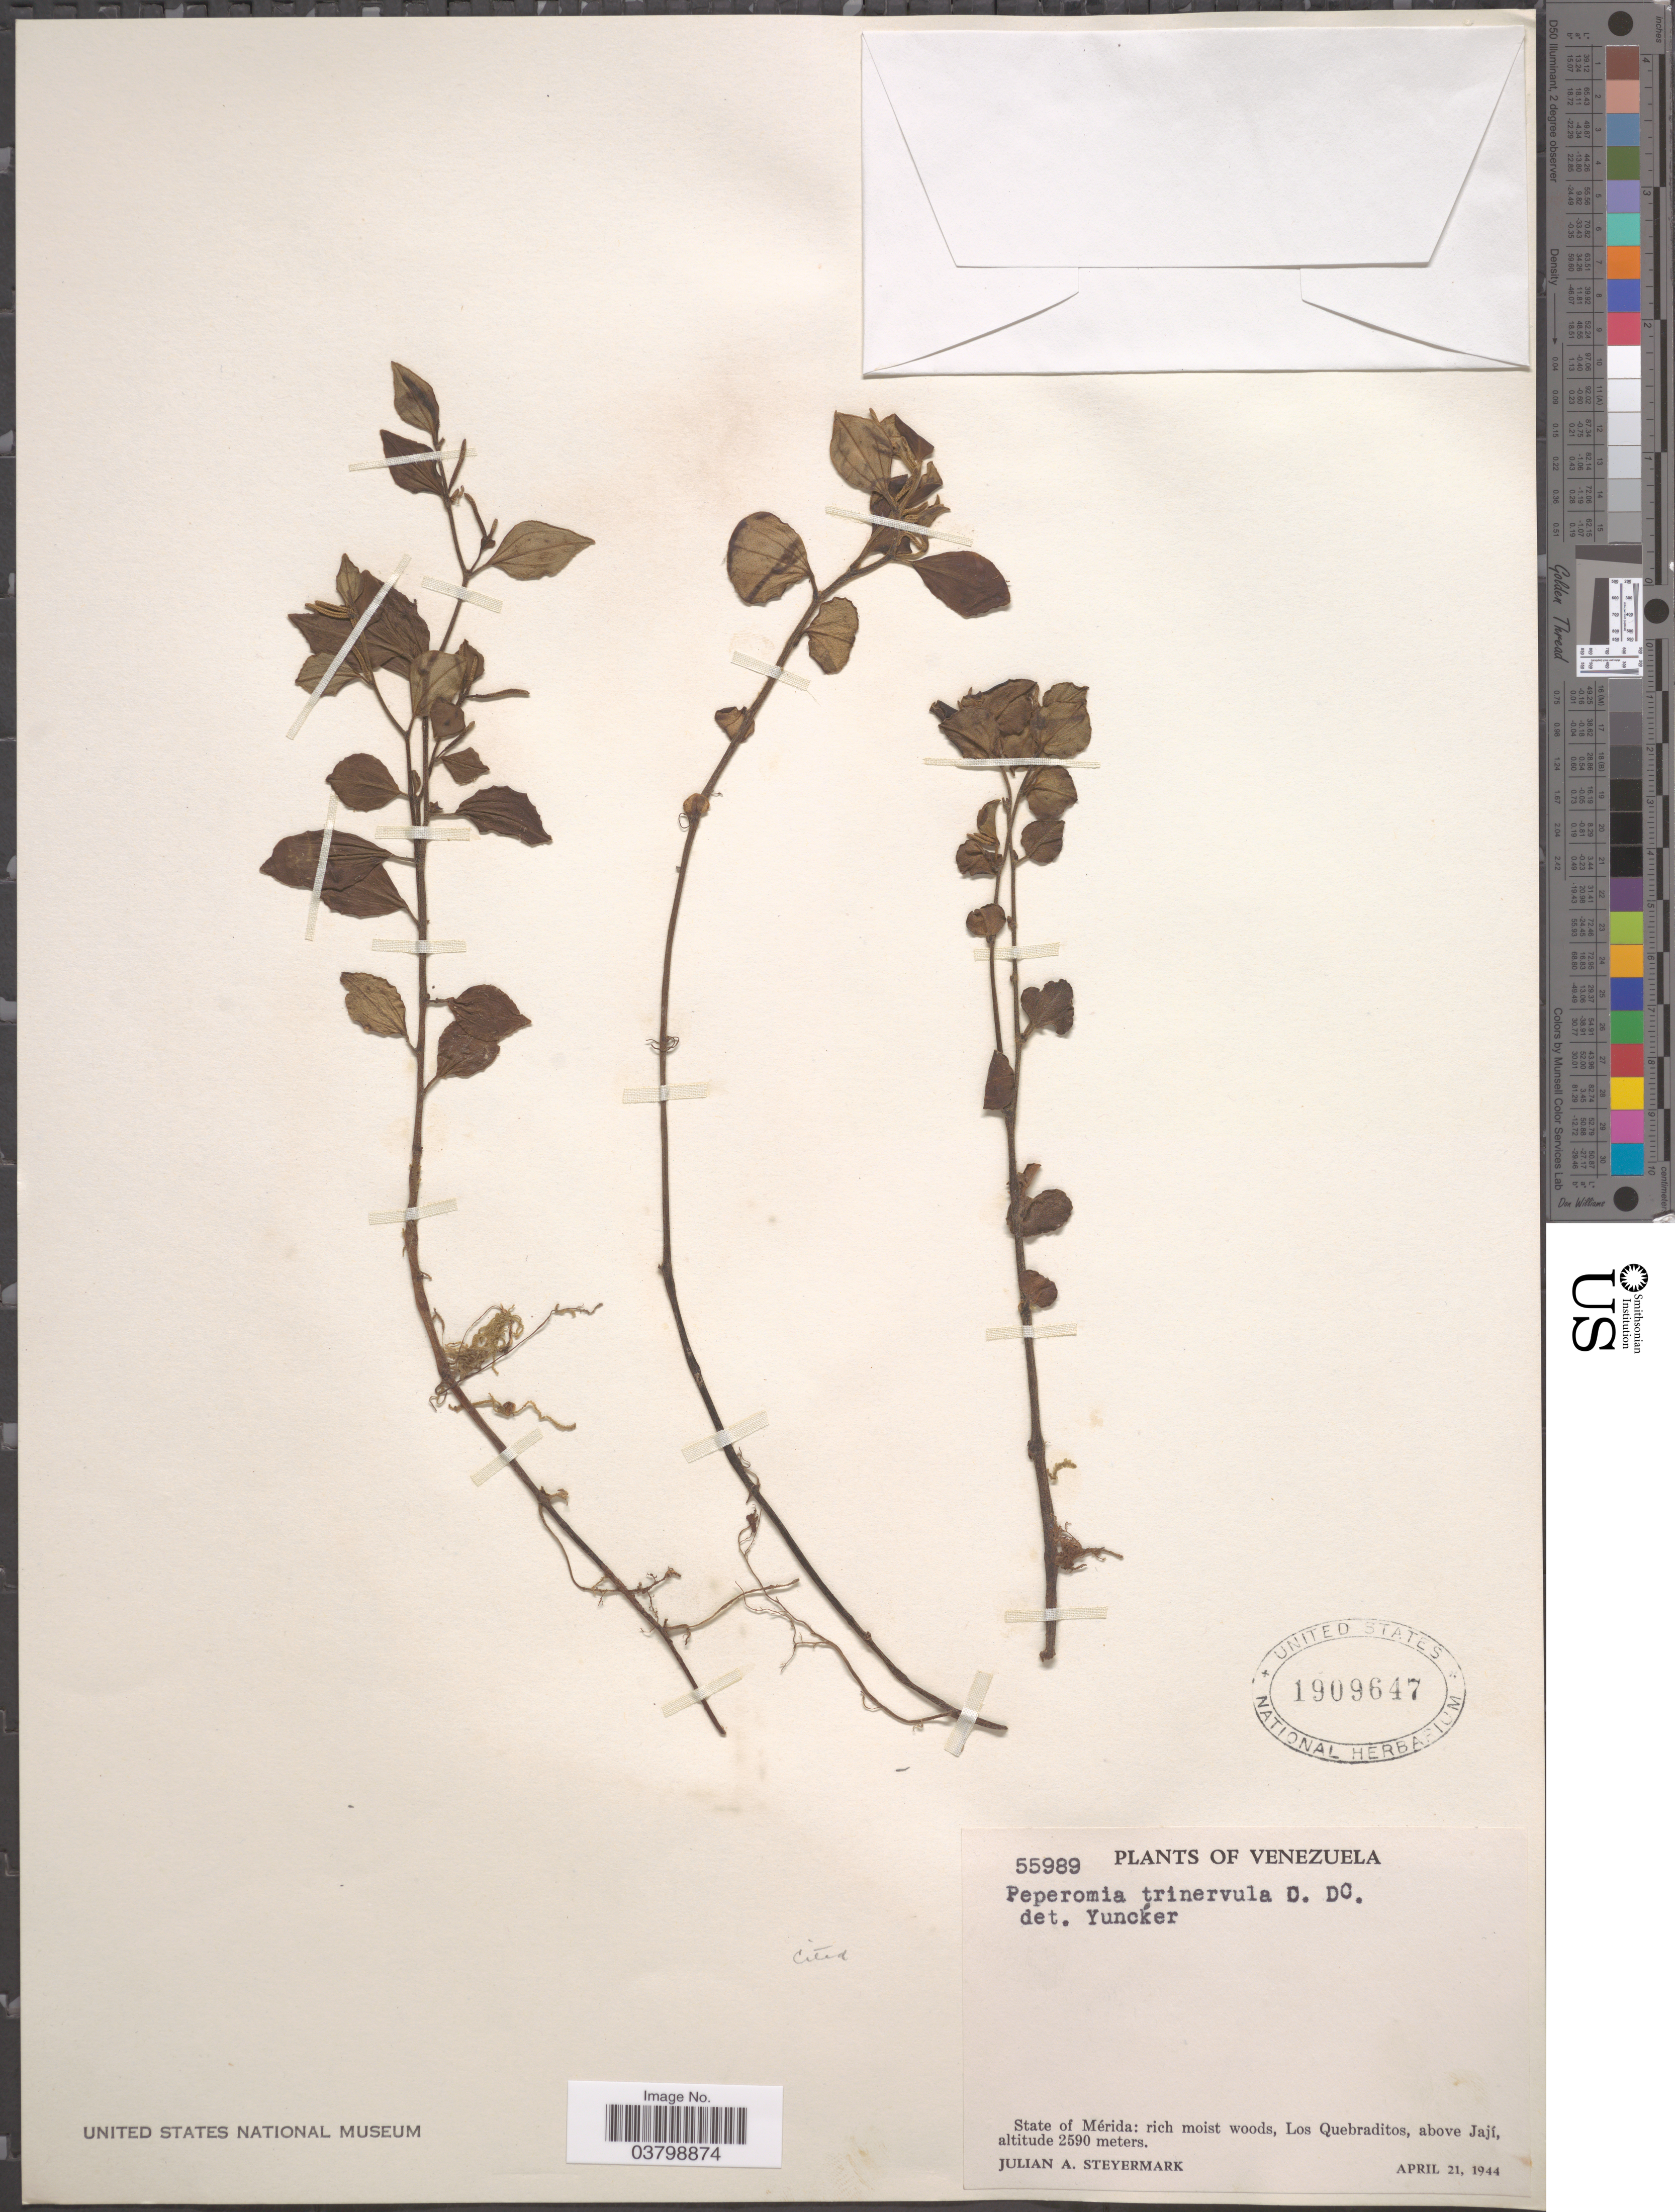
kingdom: Plantae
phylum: Tracheophyta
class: Magnoliopsida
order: Piperales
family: Piperaceae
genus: Peperomia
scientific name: Peperomia trinervula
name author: C. DC.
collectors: J. Steyermark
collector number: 55989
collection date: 1944-04-21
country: Venezuela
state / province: Merida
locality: Rich moist woods, Los Quebraditos, above Jají.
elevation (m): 2590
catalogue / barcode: US 1909647